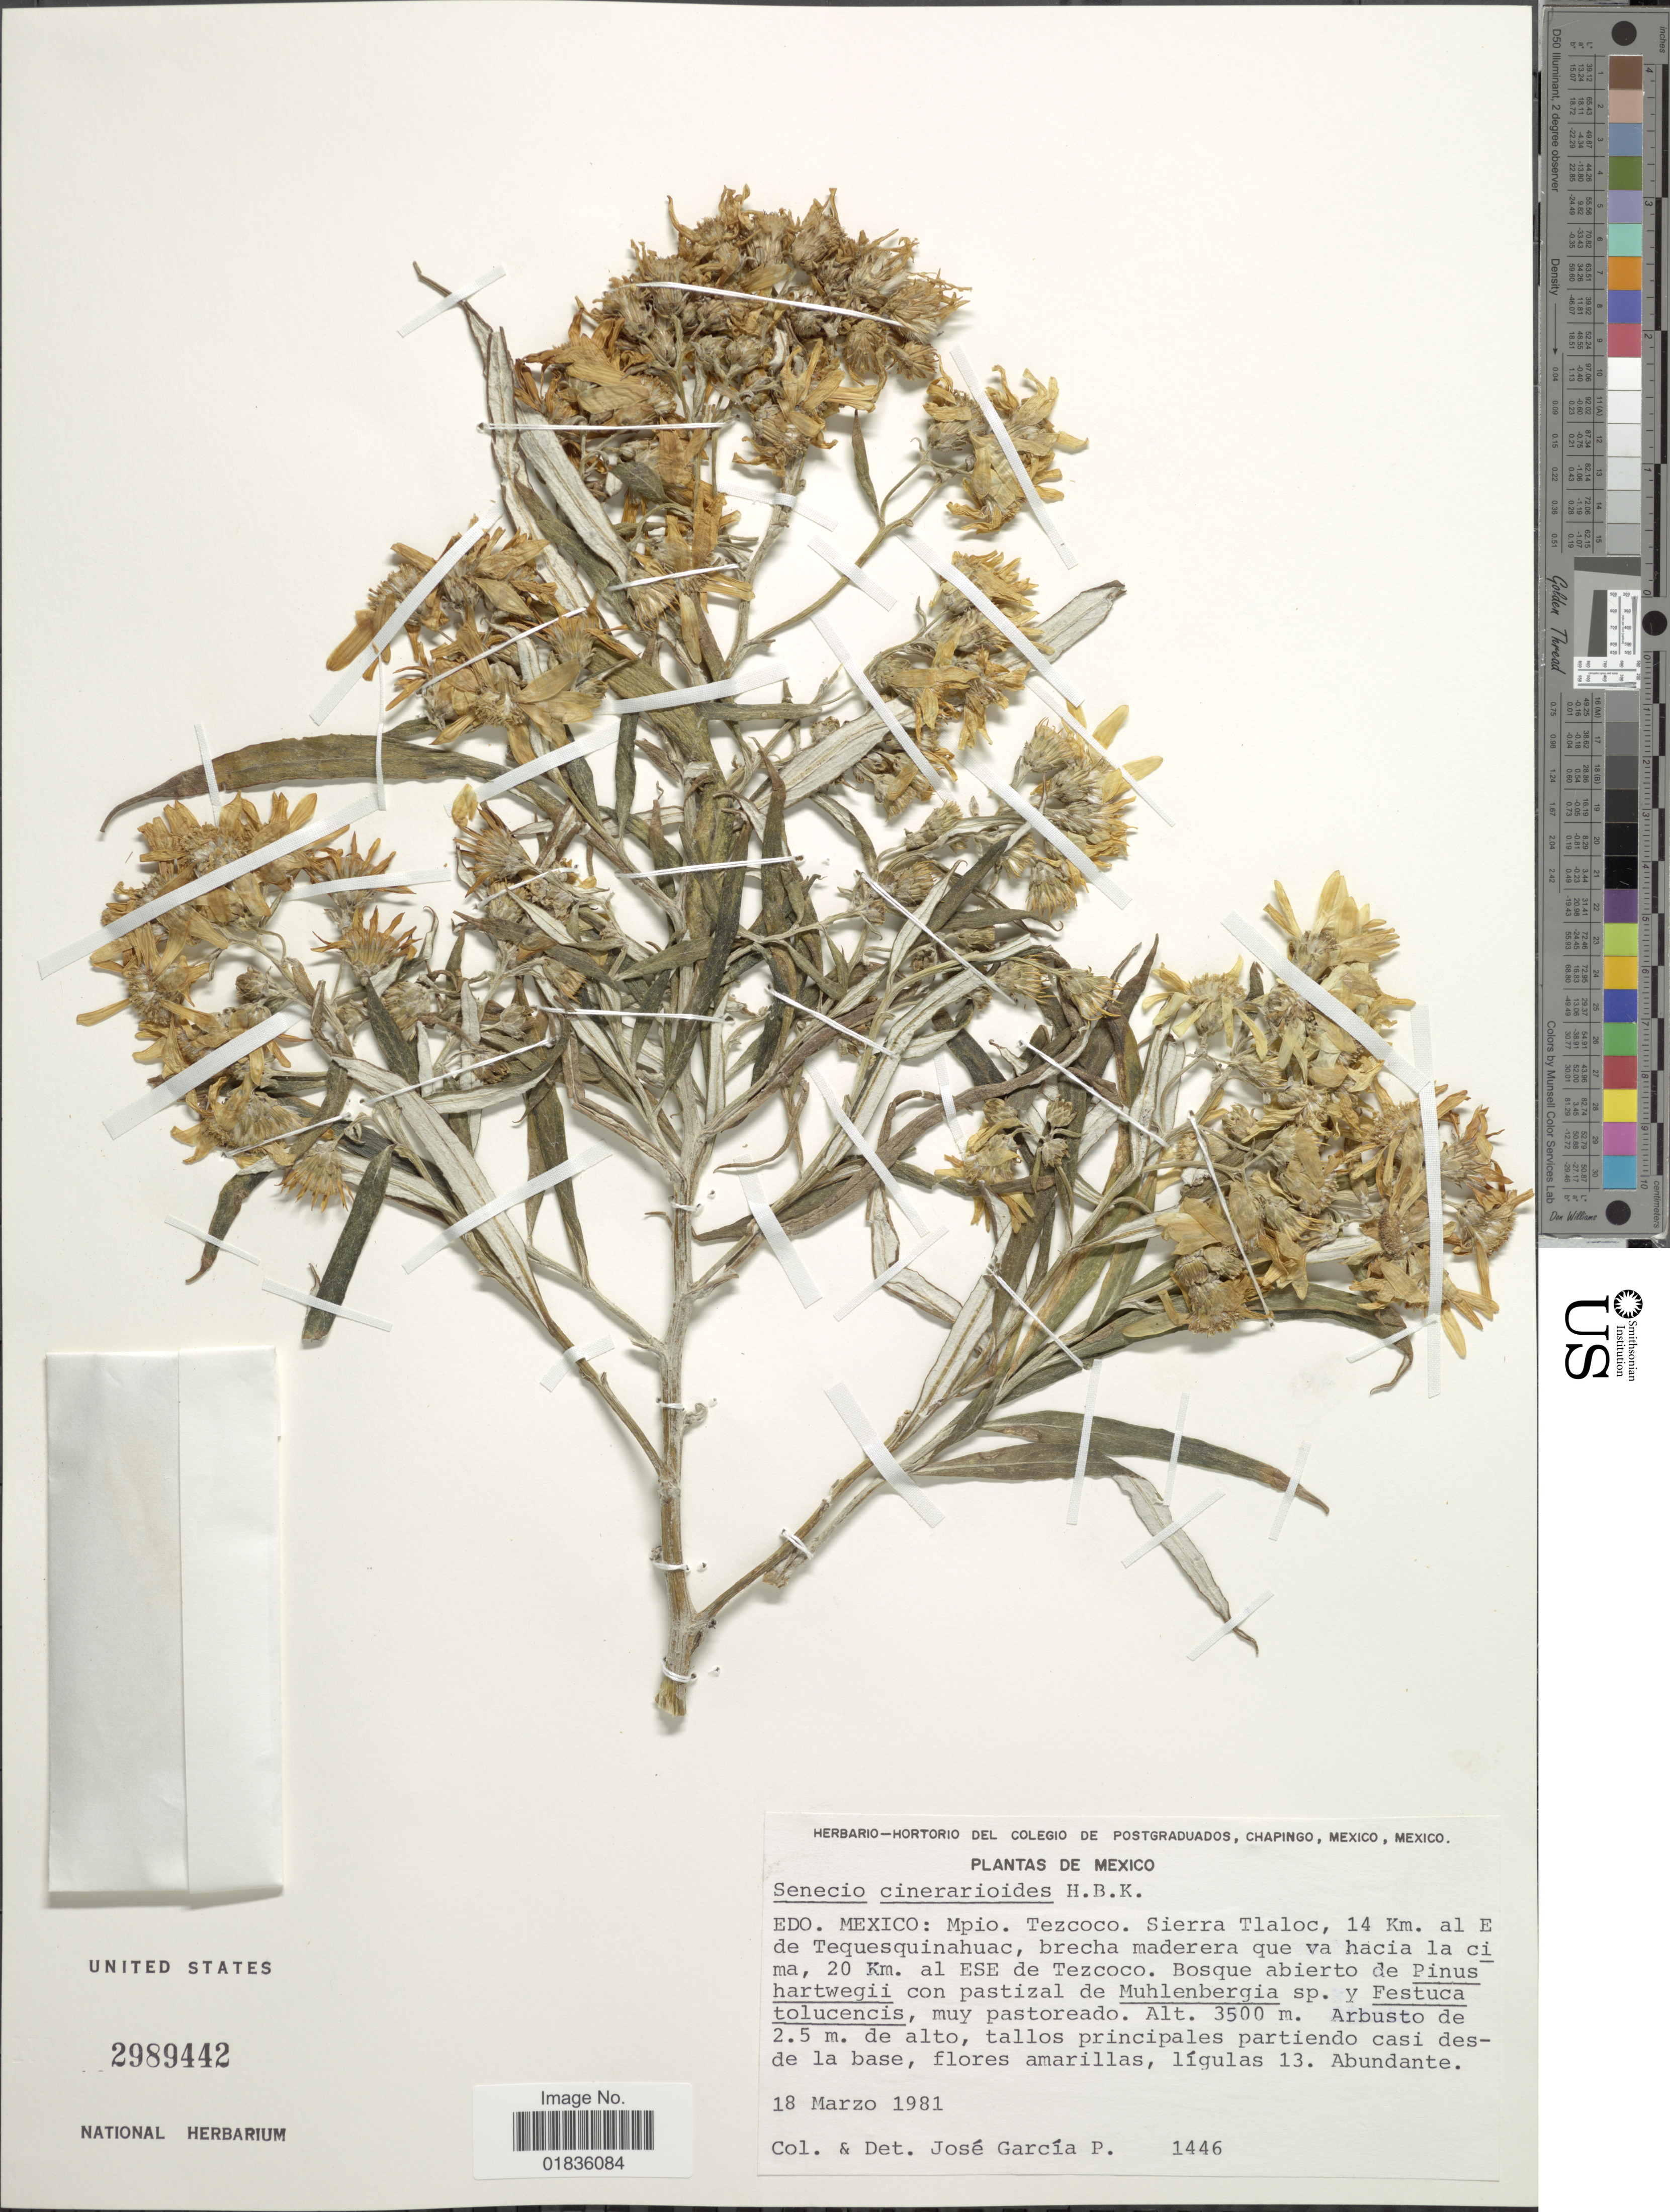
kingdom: Plantae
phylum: Tracheophyta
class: Magnoliopsida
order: Asterales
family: Asteraceae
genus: Senecio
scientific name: Senecio cinerarioides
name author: Kunth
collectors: J. García-P.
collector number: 1446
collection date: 1981-03-18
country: Mexico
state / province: México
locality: Mpio. Tezcoco, Sierra Tlaloc, 14 Km. al E de Tequesquinahuac, brecha maderera que va hacia la cima, 20 Km. al ESE de Tezcoco.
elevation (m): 3500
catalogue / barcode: US 2989442